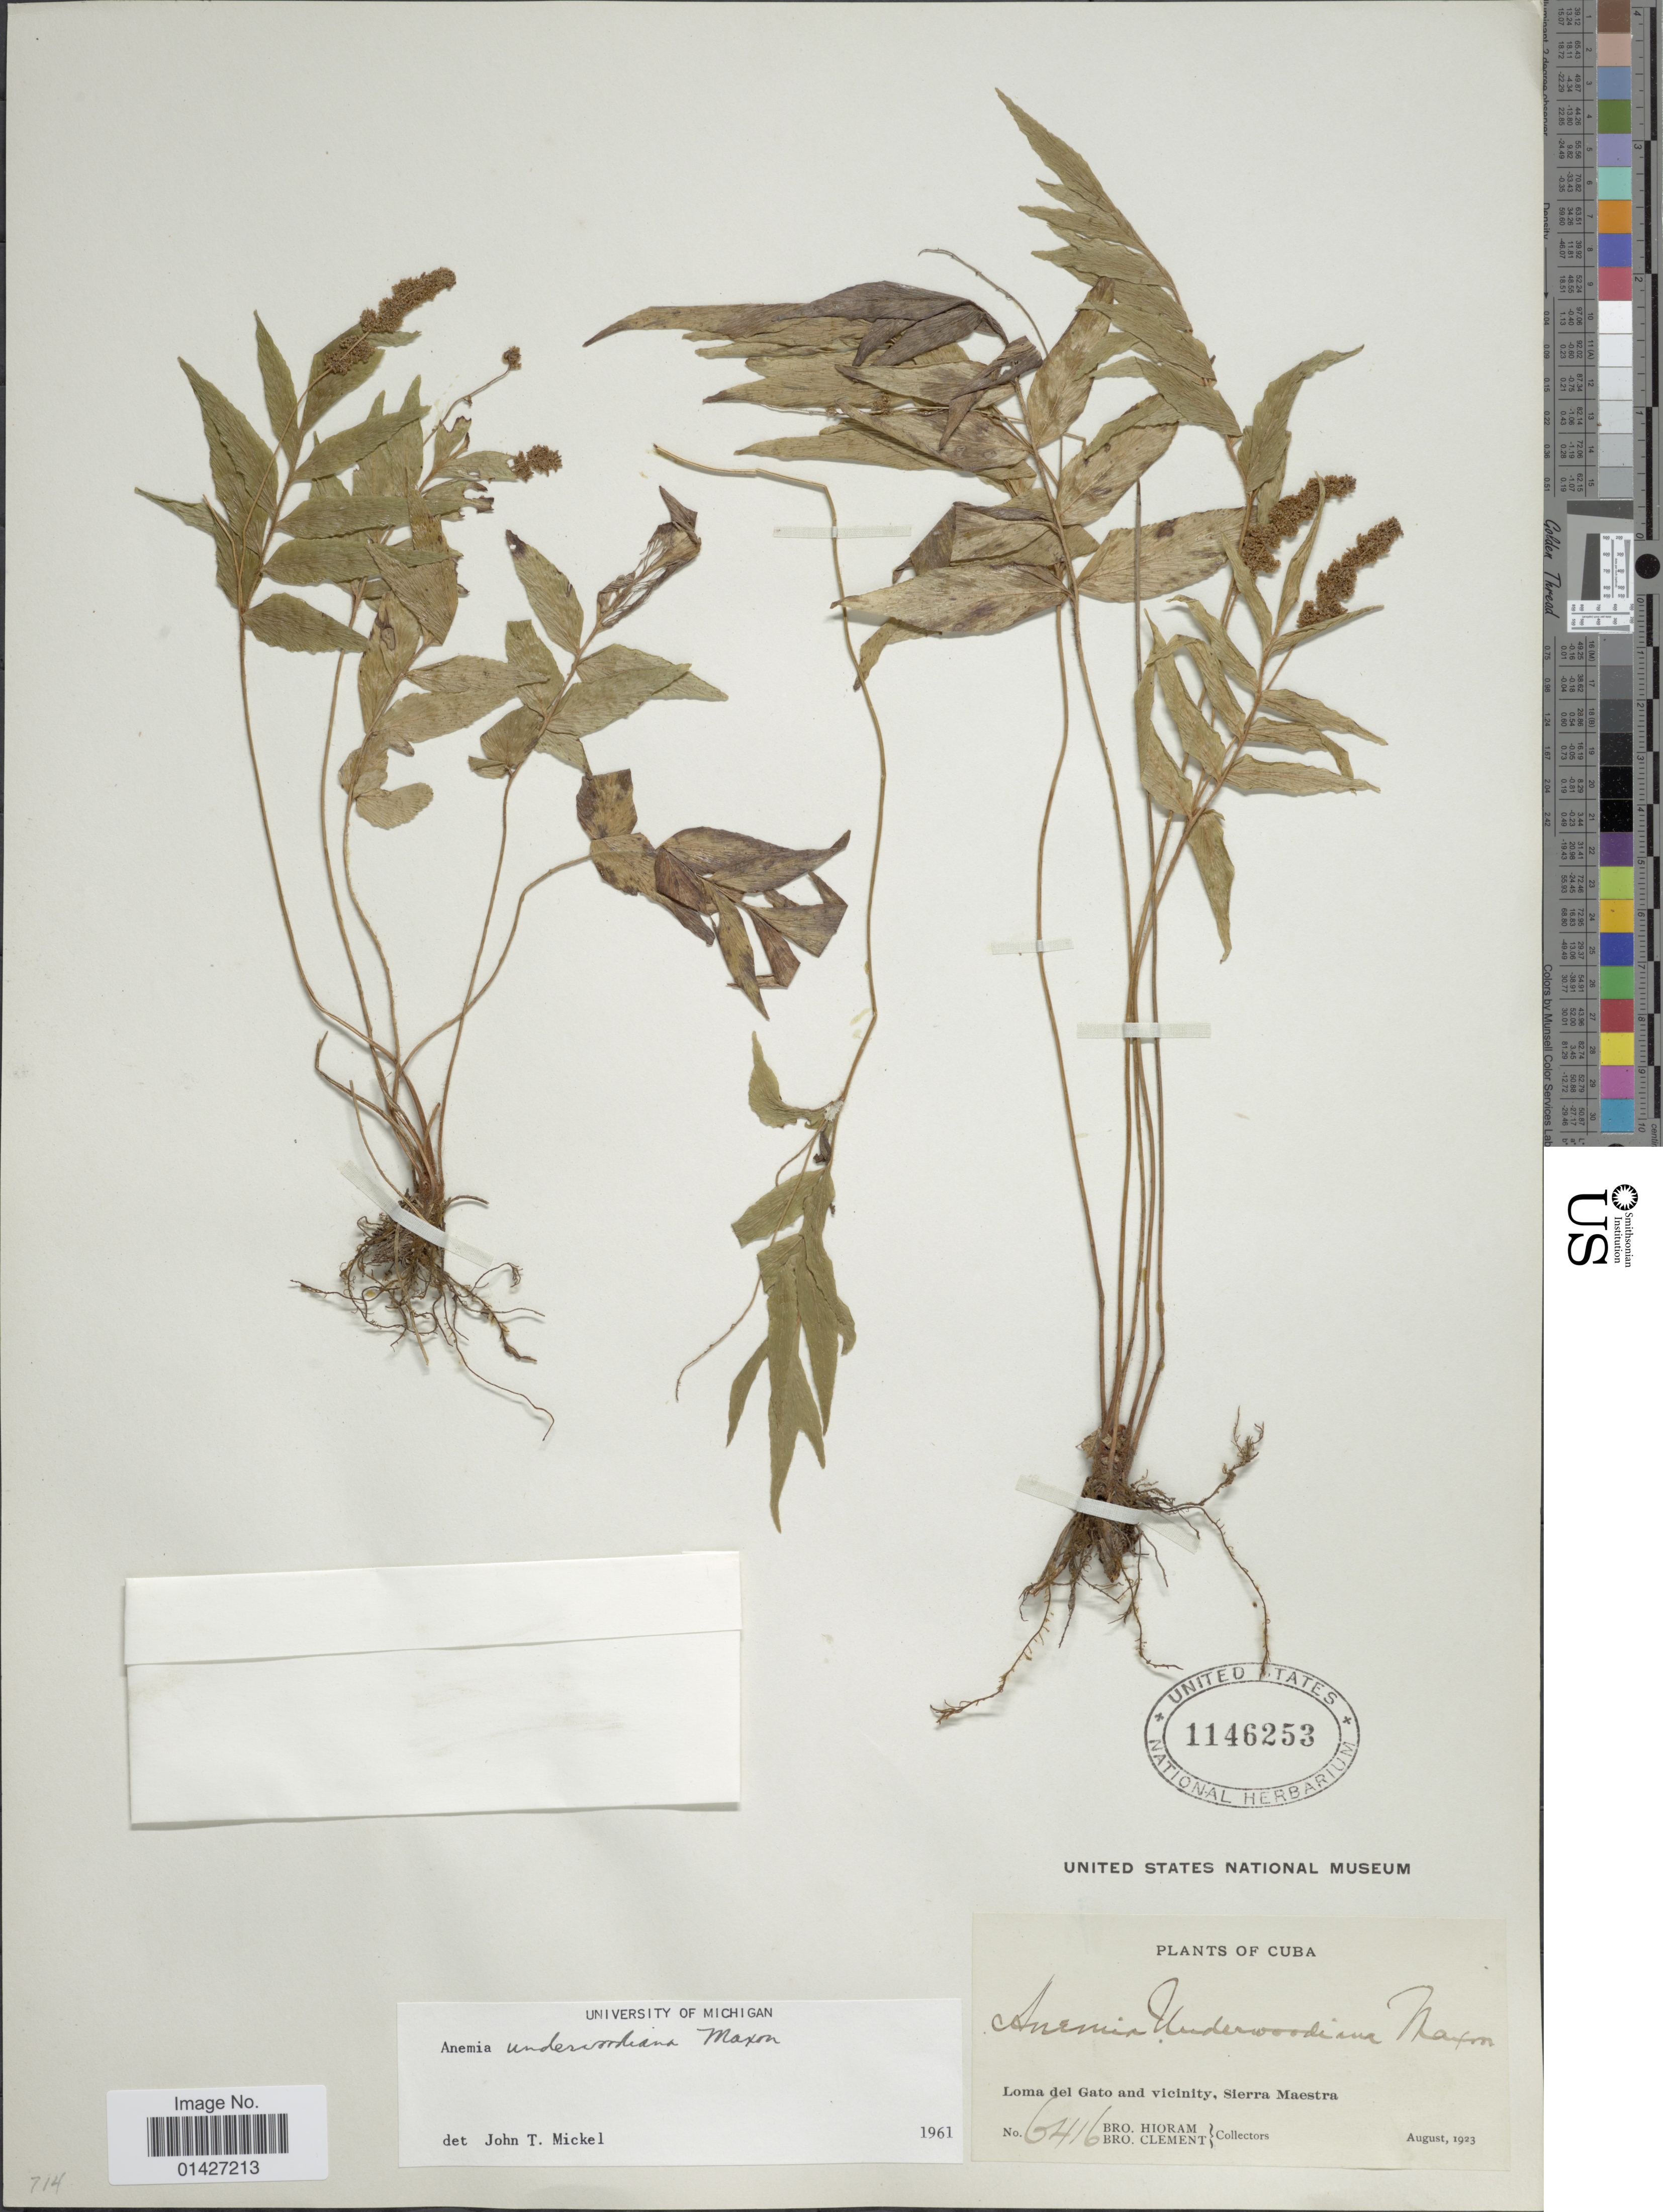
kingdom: Plantae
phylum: Tracheophyta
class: Polypodiopsida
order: Schizaeales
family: Anemiaceae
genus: Anemia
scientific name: Anemia underwoodiana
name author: Maxon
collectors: Bro. Hioram & B. Clement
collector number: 6416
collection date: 1923-08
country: Cuba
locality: Loma del Gato and Vicinity, Sierra Maestra.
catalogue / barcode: US 1146253